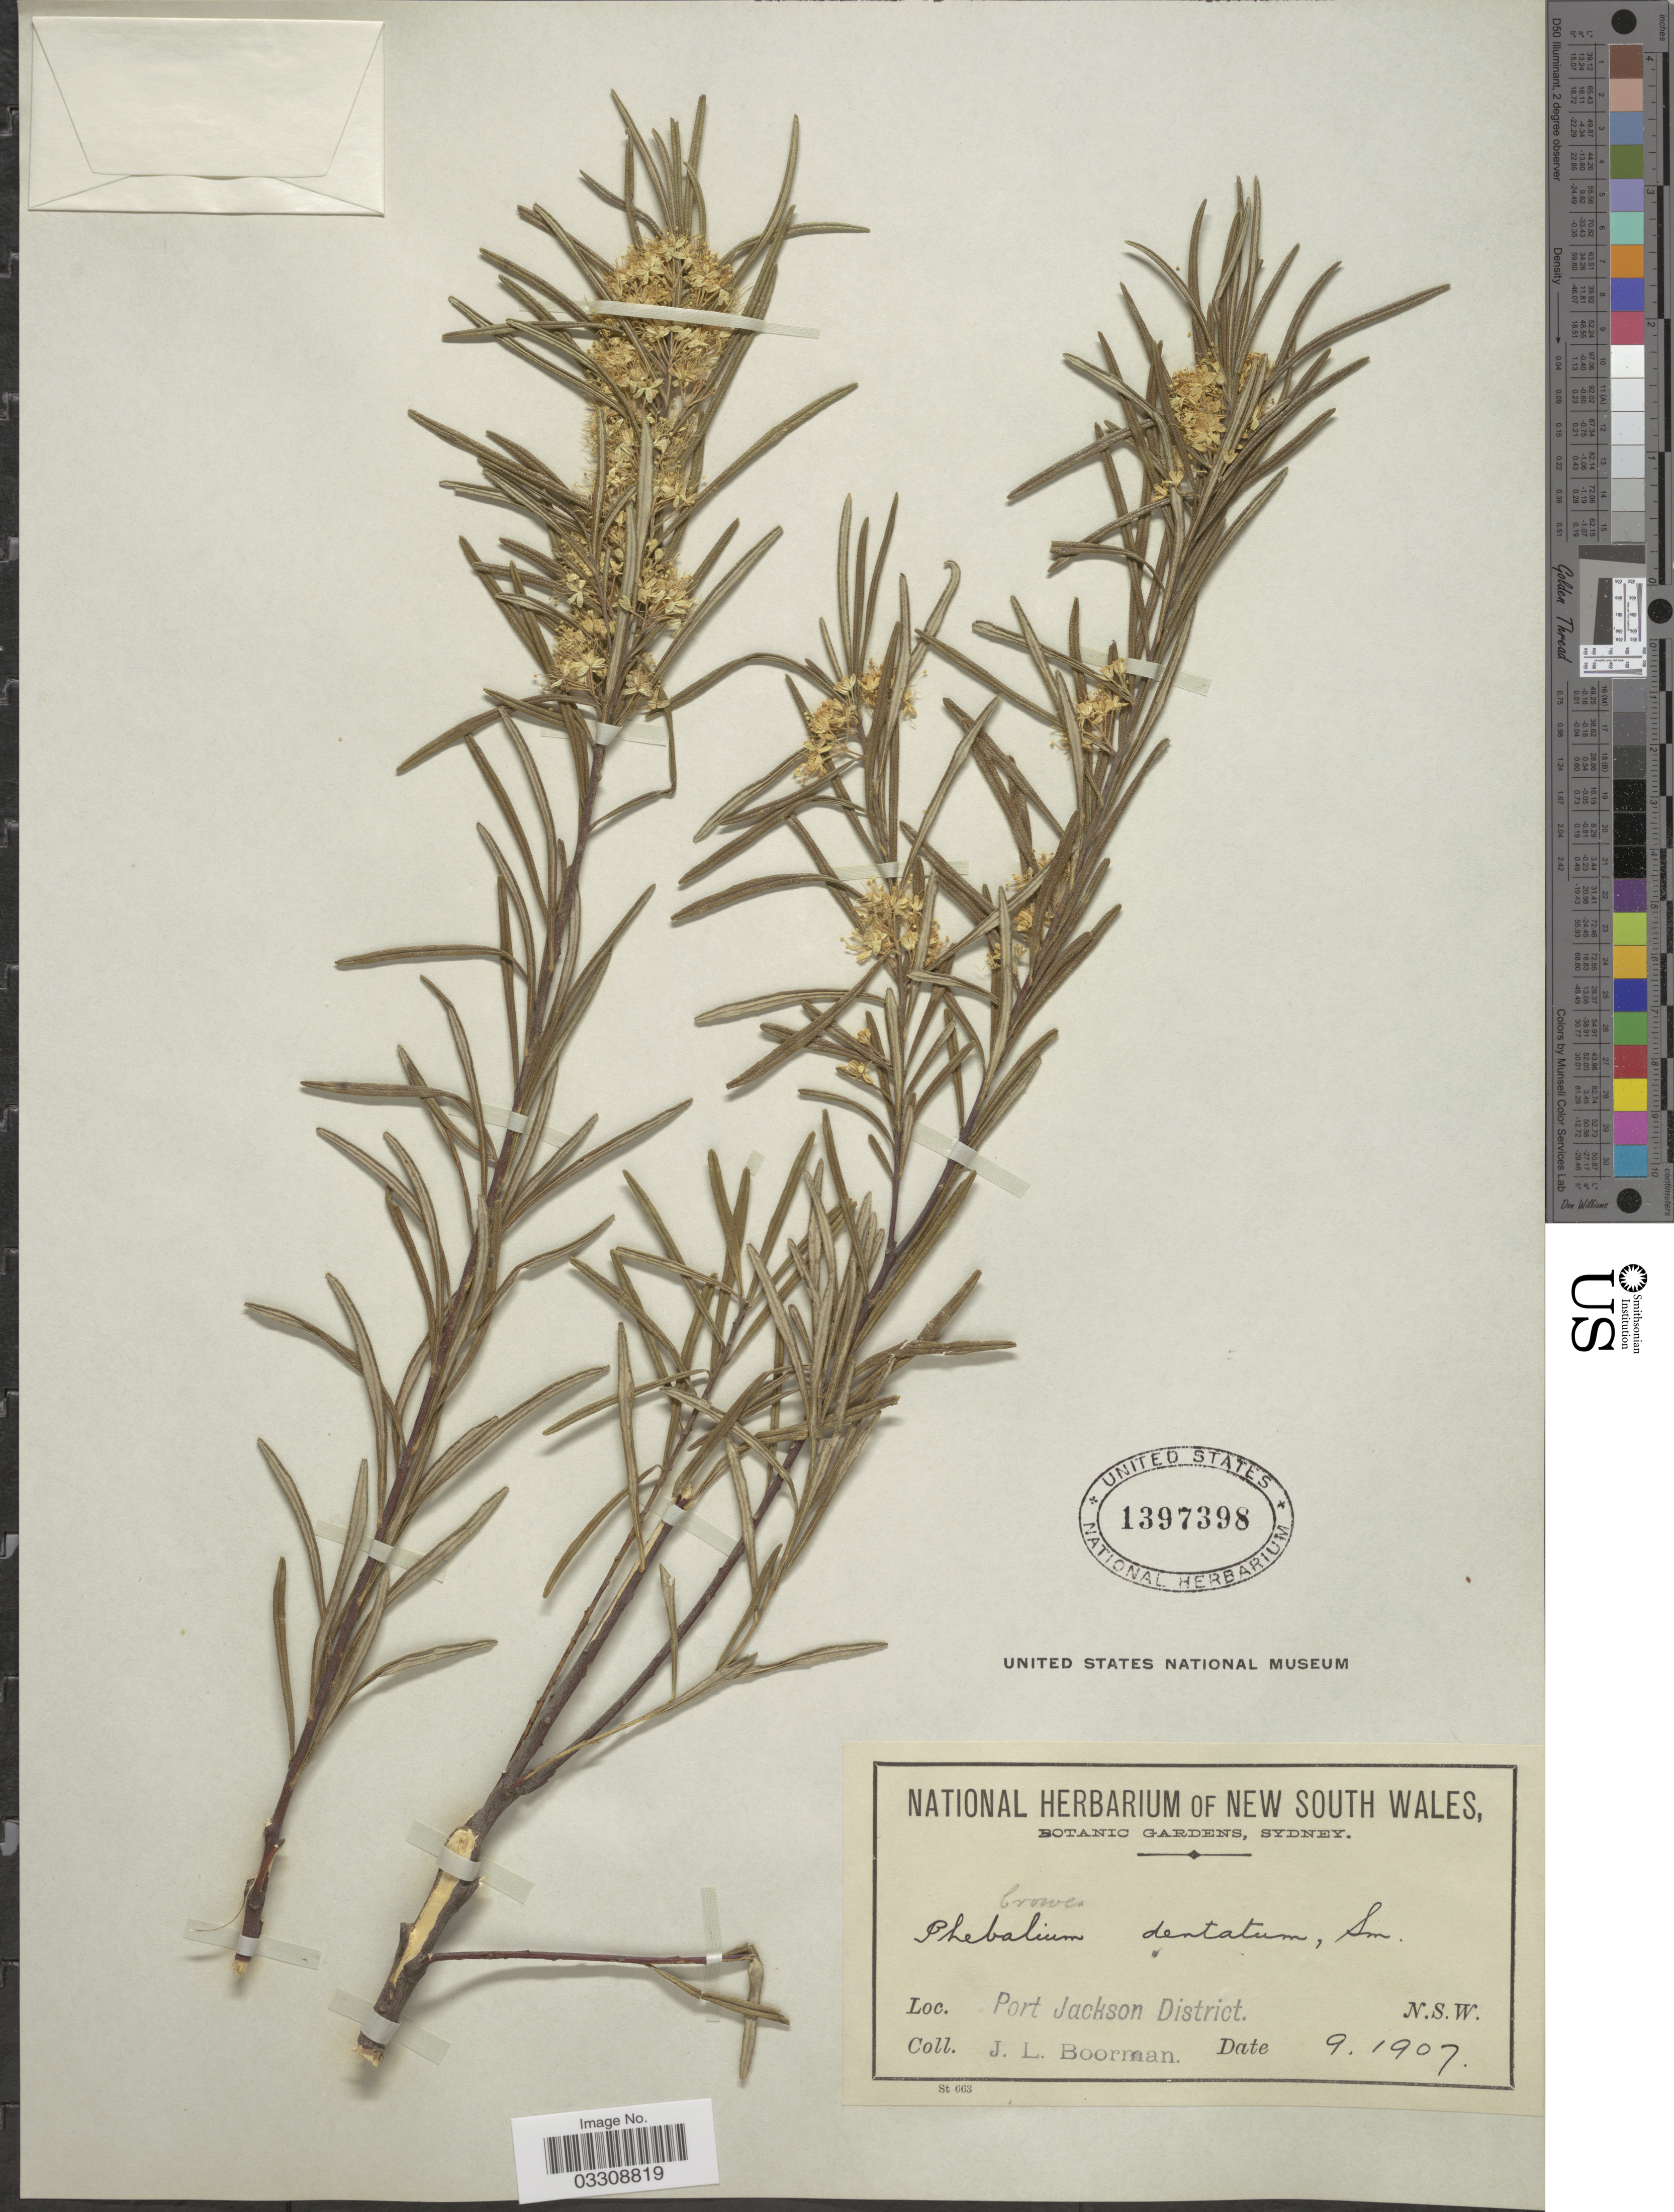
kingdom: Plantae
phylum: Tracheophyta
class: Magnoliopsida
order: Sapindales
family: Rutaceae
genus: Phebalium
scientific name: Phebalium dentatum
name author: Sm.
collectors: J. Boorman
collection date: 1907-09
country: Australia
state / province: New South Wales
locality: Port Jackson District.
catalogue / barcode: US 1397398